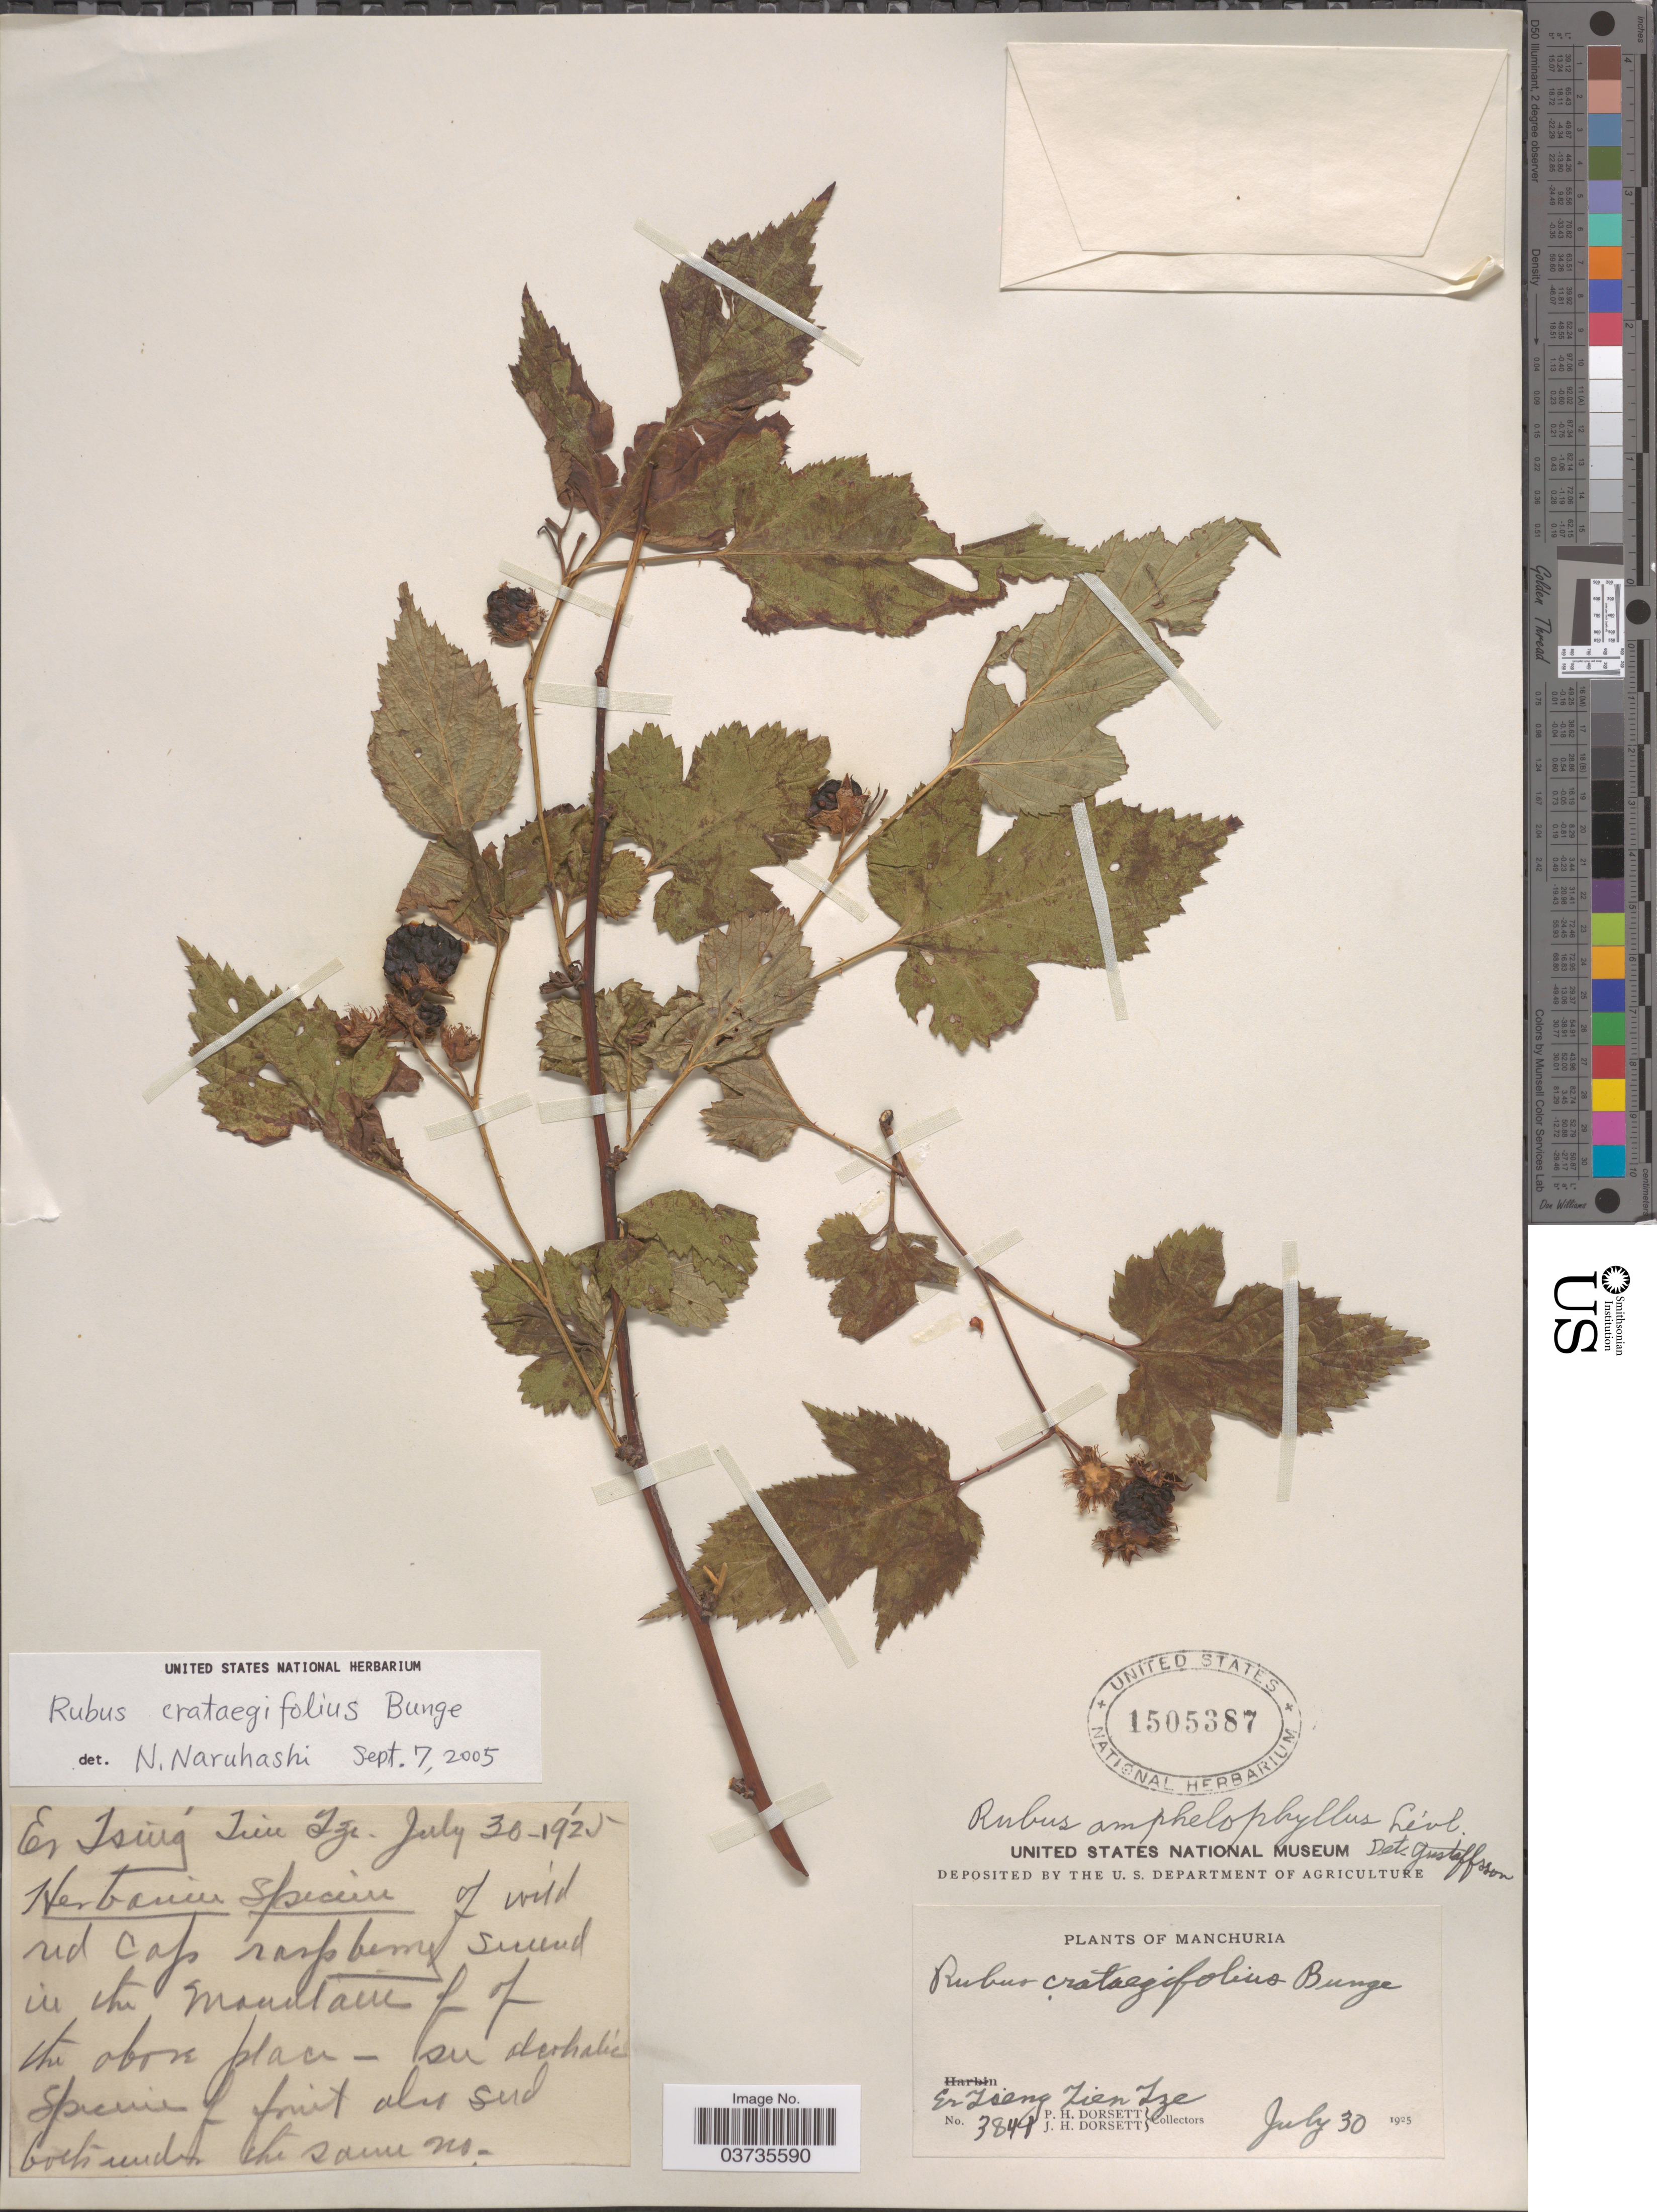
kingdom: Plantae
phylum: Tracheophyta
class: Magnoliopsida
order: Rosales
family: Rosaceae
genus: Rubus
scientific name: Rubus crataegifolius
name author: Bunge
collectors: P. H. Dorsett & J. Dorsett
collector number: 3841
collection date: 1925-07-30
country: China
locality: Manchuria, Er Tseng Tien Tze.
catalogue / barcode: US 1505387